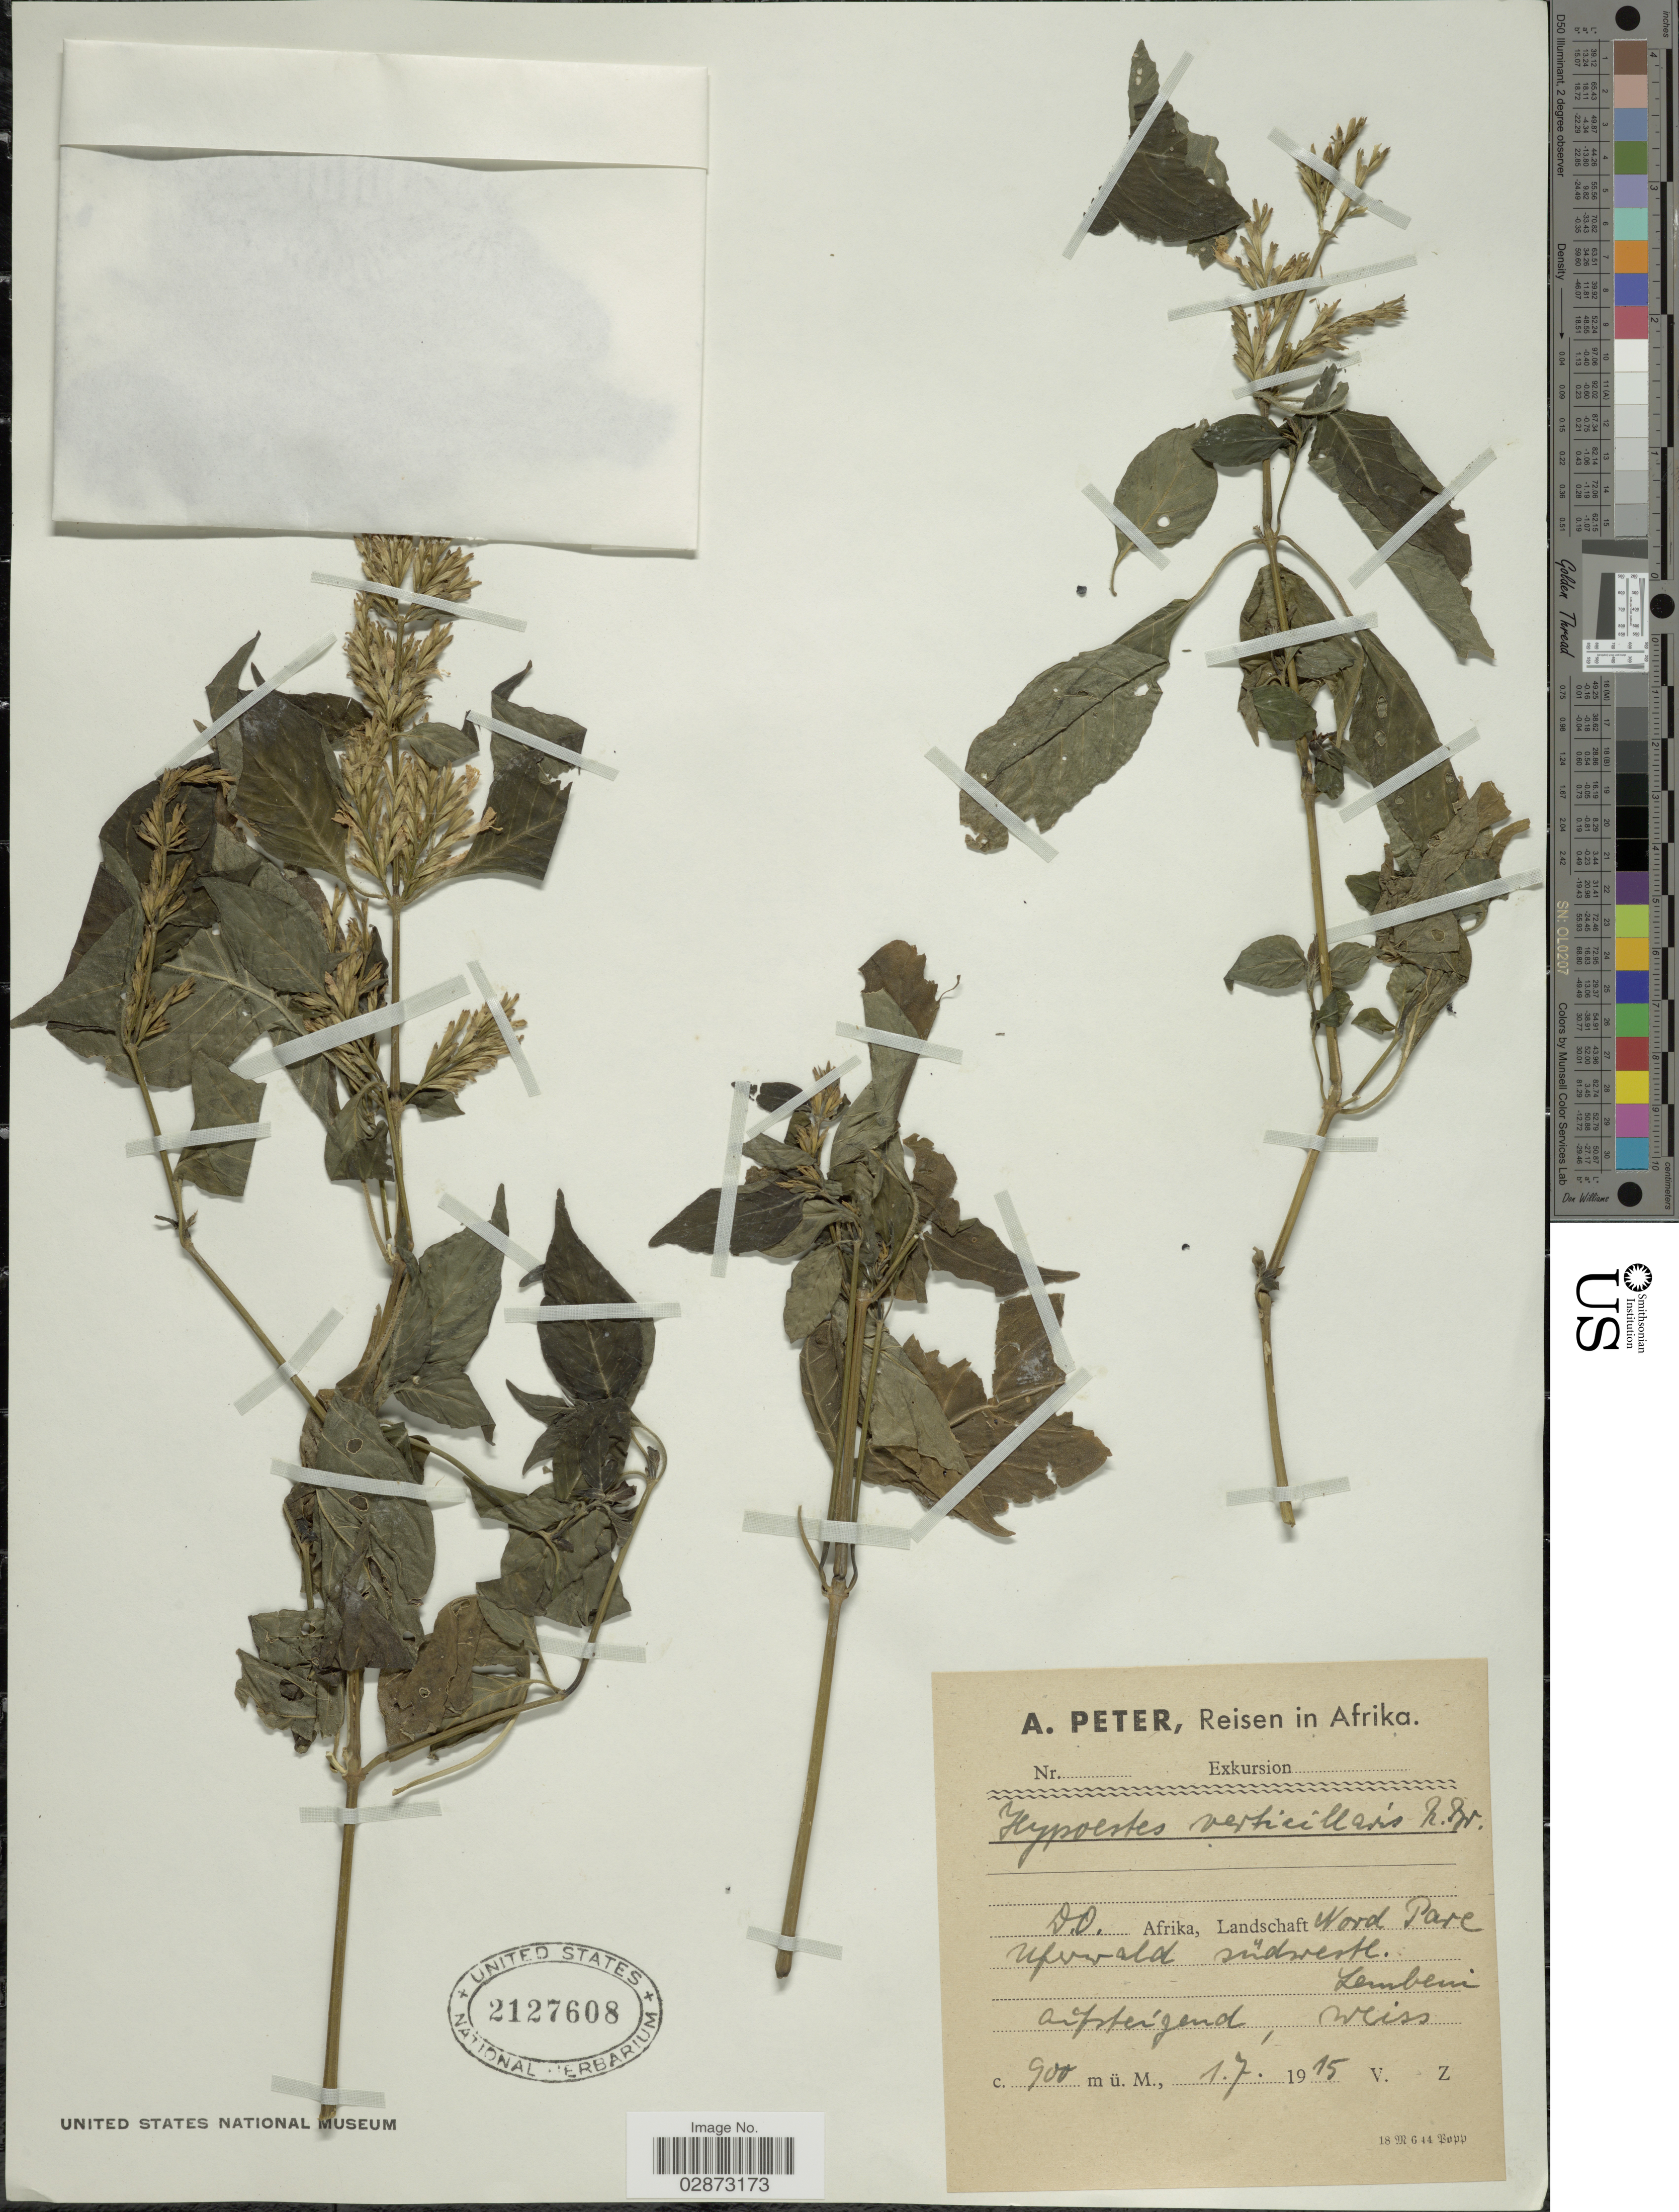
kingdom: Plantae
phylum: Tracheophyta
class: Magnoliopsida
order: Lamiales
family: Acanthaceae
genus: Hypoestes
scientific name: Hypoestes verticillaris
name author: (L. f.) Sol.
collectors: A. Peter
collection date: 1915-07-01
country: Tanzania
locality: D.O. Afrika, Nord Pare. Uferwald südweste, Lembeni.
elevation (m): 900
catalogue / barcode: US 2127608